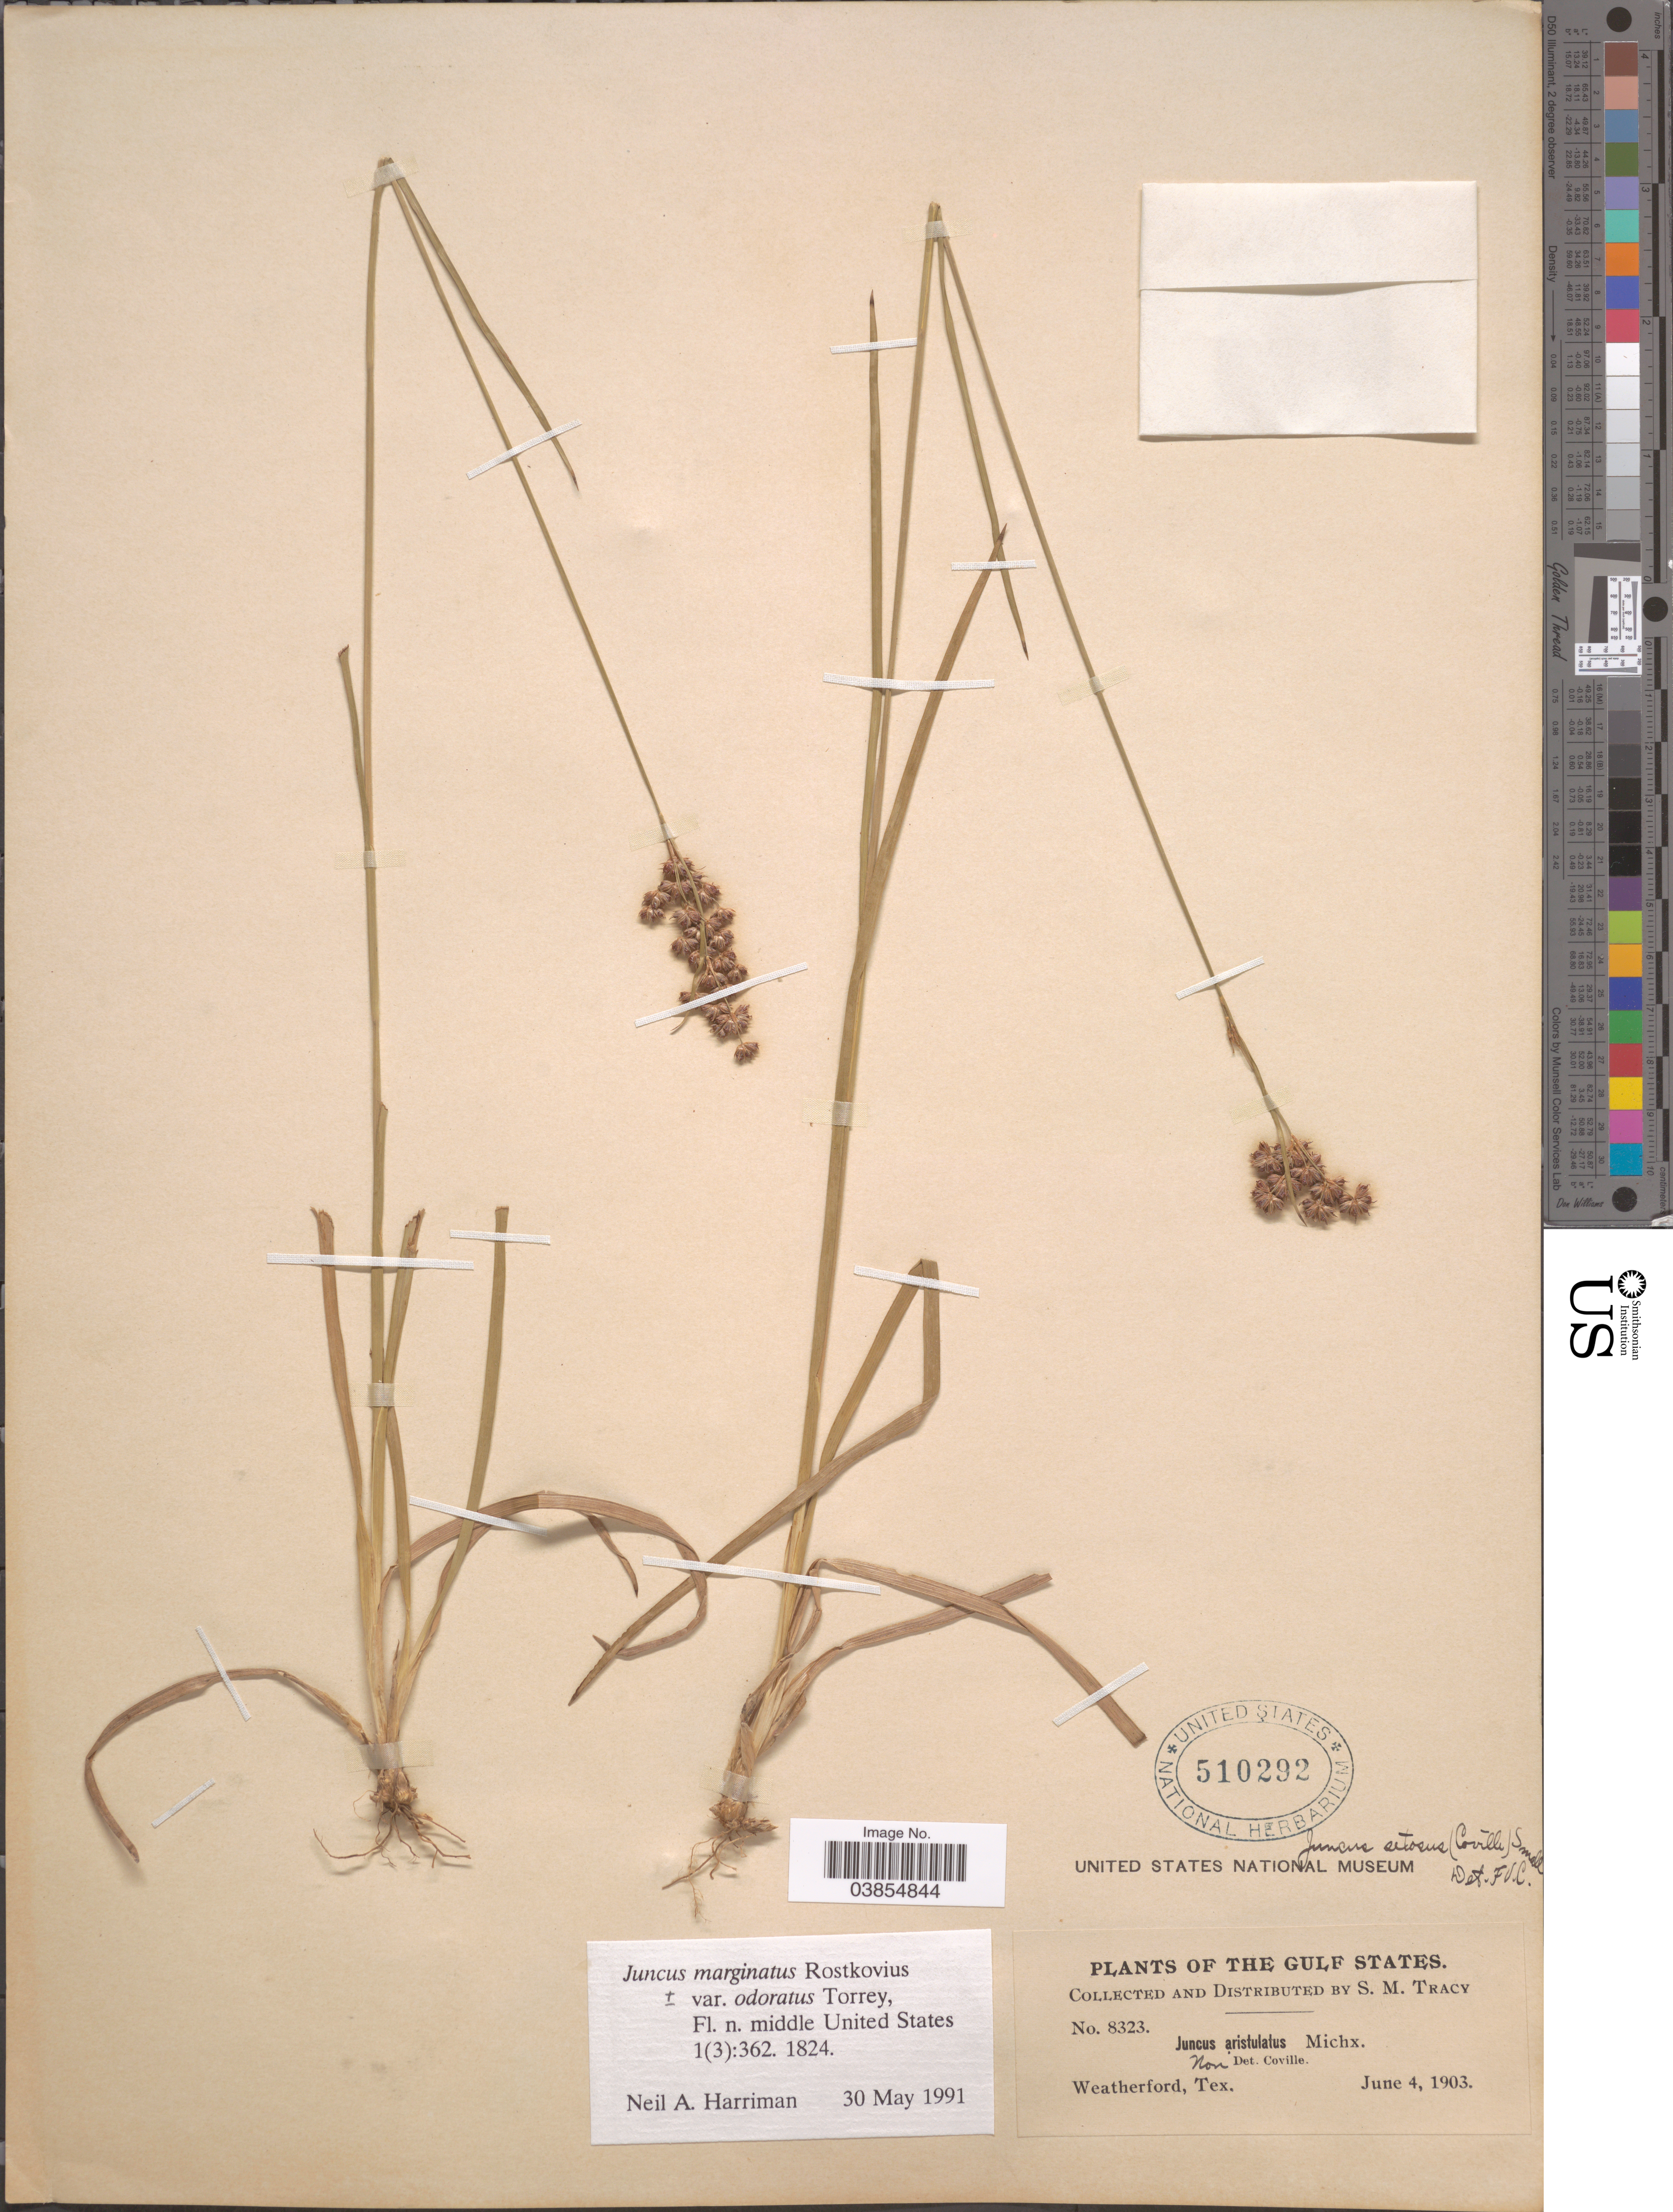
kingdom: Plantae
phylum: Tracheophyta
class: Liliopsida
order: Poales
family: Juncaceae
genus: Juncus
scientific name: Juncus marginatus var. odoratus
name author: Torr.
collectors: S. M. Tracy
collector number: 8323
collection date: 1903-06-04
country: United States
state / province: Texas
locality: The Gulf States. Weatherford.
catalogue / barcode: US 510292